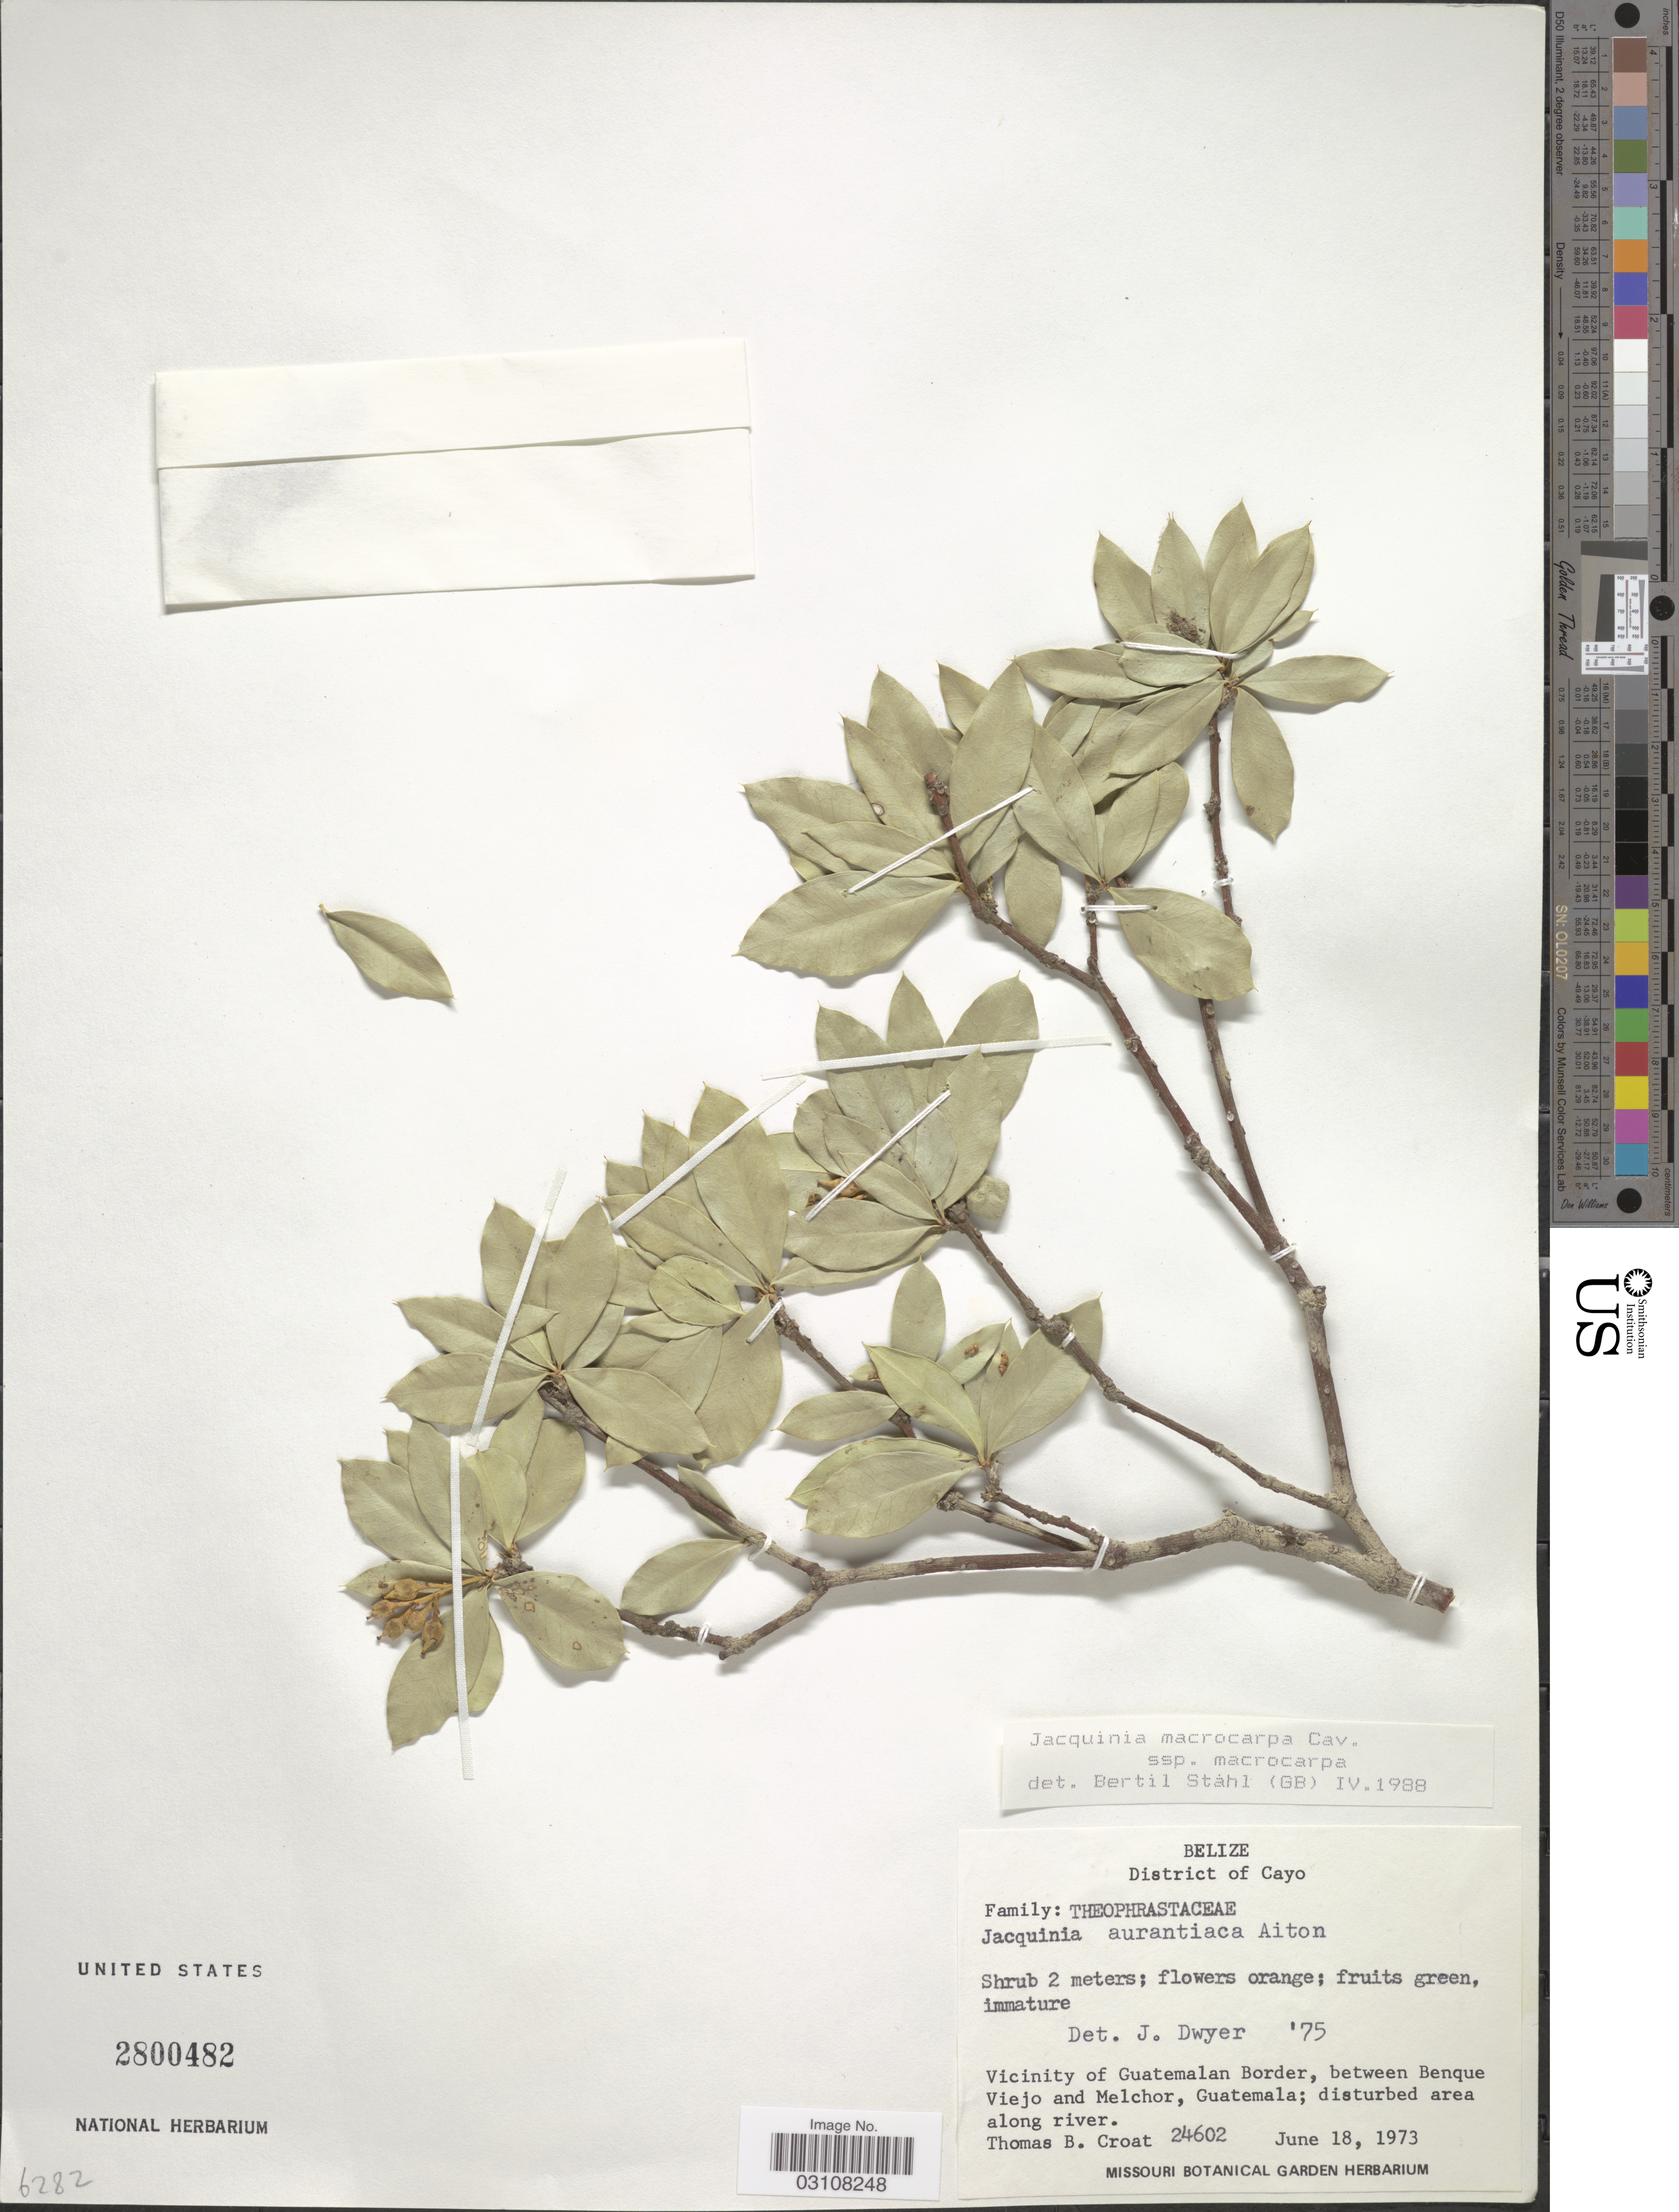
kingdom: Plantae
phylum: Tracheophyta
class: Magnoliopsida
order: Ericales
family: Primulaceae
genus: Jacquinia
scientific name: Jacquinia macrocarpa subsp. macrocarpa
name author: Cav.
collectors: T. B. Croat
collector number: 24602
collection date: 1973-06-18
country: Belize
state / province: Cayo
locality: District of Cayo. Vicinity of Guatemala border, between Benque Viejo and Melchor, Guatemala; disturbed area along river.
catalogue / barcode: US 2800482